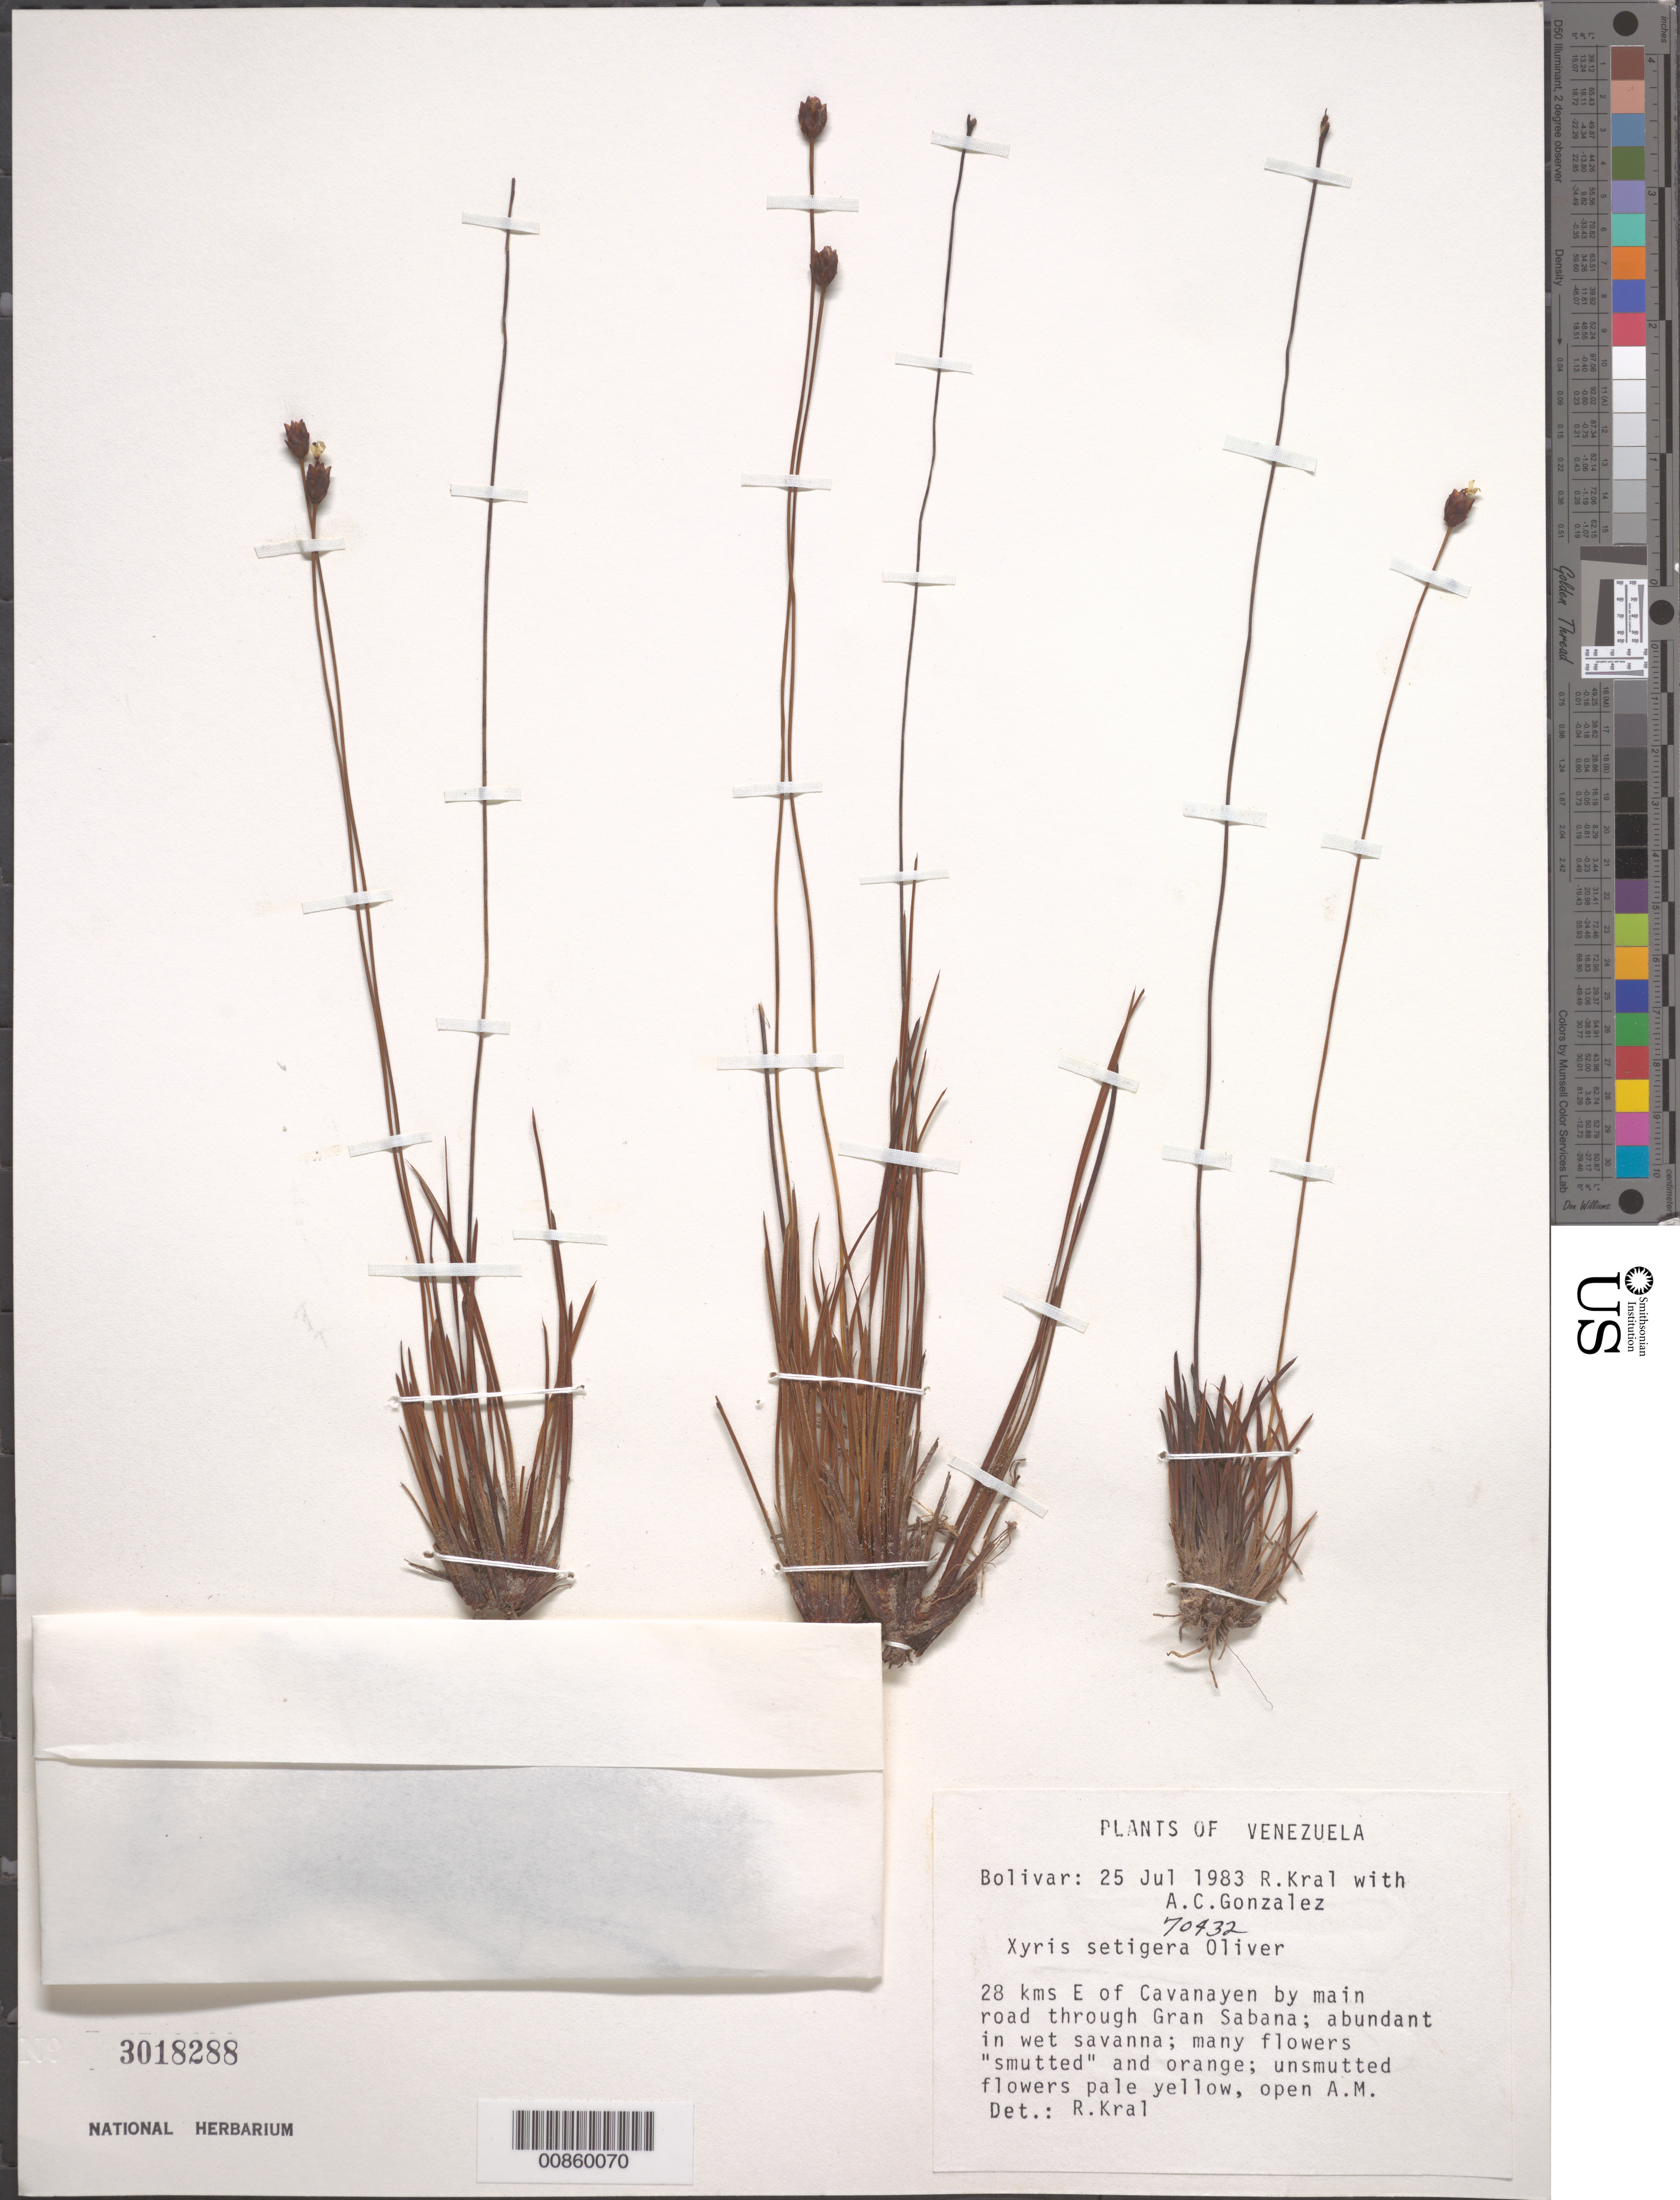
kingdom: Plantae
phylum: Tracheophyta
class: Liliopsida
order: Poales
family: Xyridaceae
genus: Xyris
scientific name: Xyris setigera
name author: Oliv.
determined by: Kral, Robert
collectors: R. Kral & A. C. González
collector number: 70432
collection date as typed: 25-Jul-83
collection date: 1983-07-25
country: Venezuela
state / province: Bolívar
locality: Gran Sabana, Kananayen, 28 km E by main road through Gran Sabana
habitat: In wet savanna.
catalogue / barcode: US 3018288